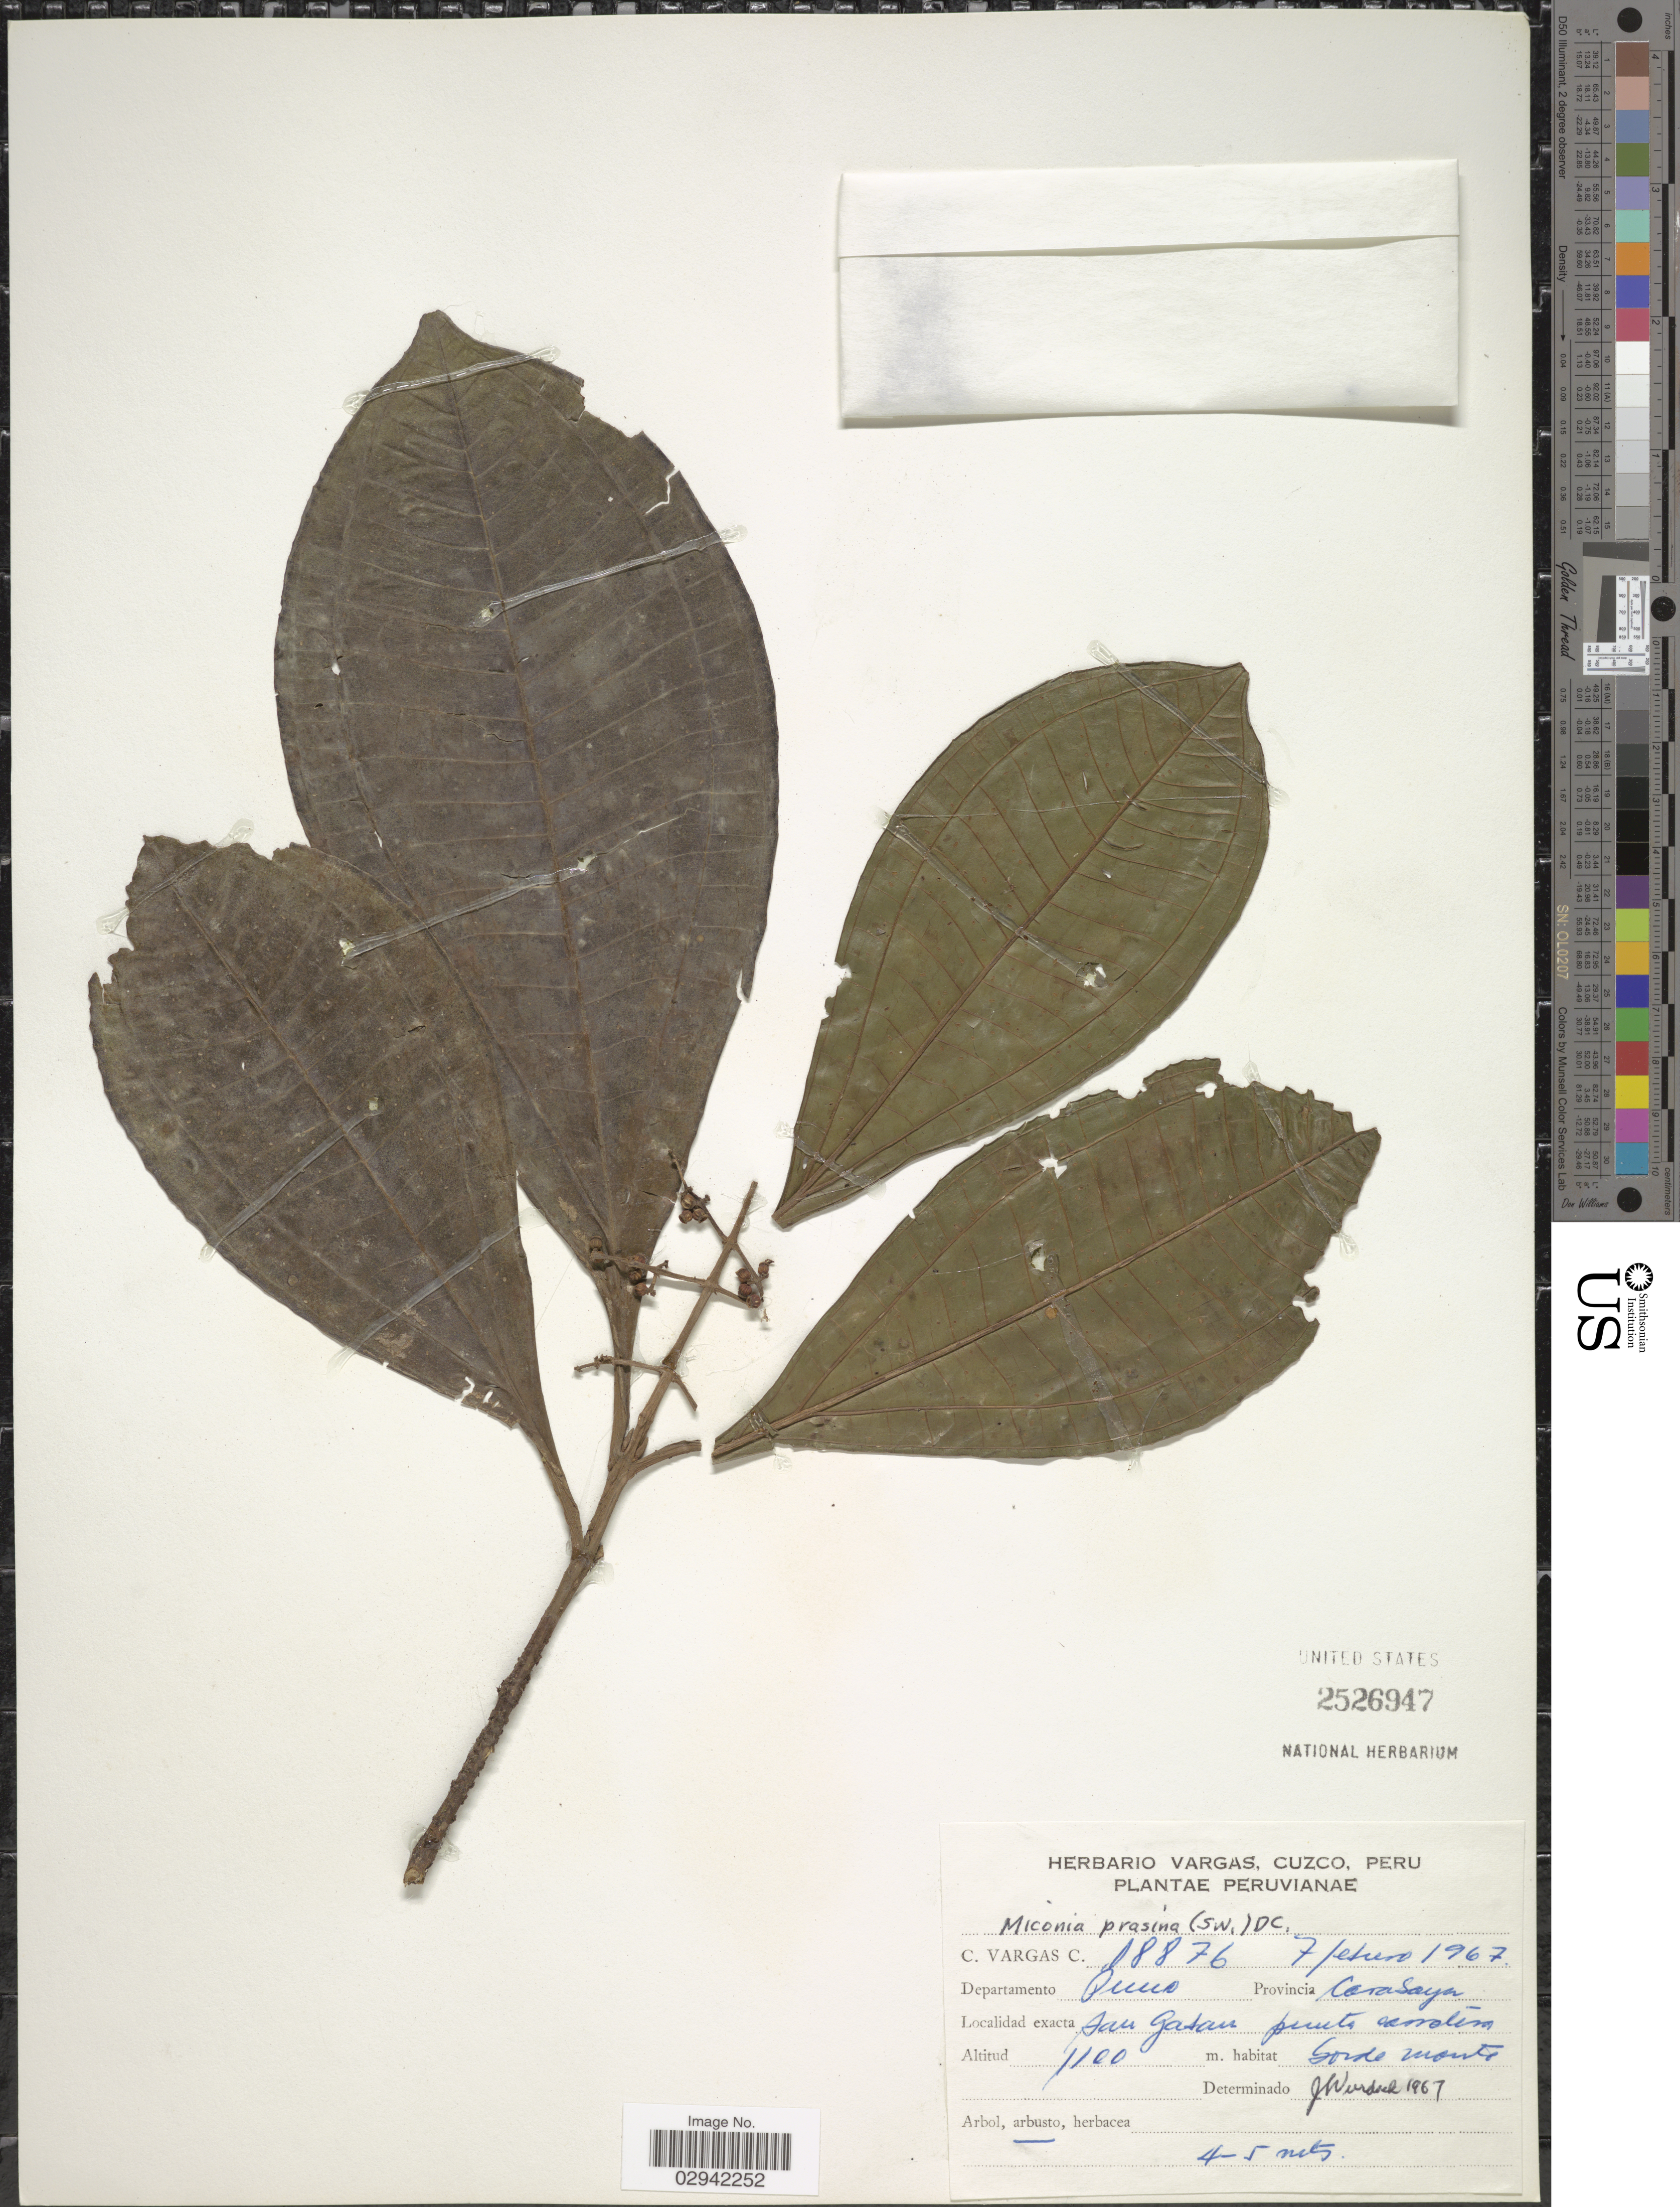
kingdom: Plantae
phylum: Tracheophyta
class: Magnoliopsida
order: Myrtales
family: Melastomataceae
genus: Miconia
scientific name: Miconia prasina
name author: (Sw.) DC.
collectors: C. Vargas Calderón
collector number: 08876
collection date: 1967-02-07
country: Peru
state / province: Puno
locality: San Gaban, punta carretera, Provincia Carabaya, Departamento Puno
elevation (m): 1100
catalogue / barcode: US 2526947